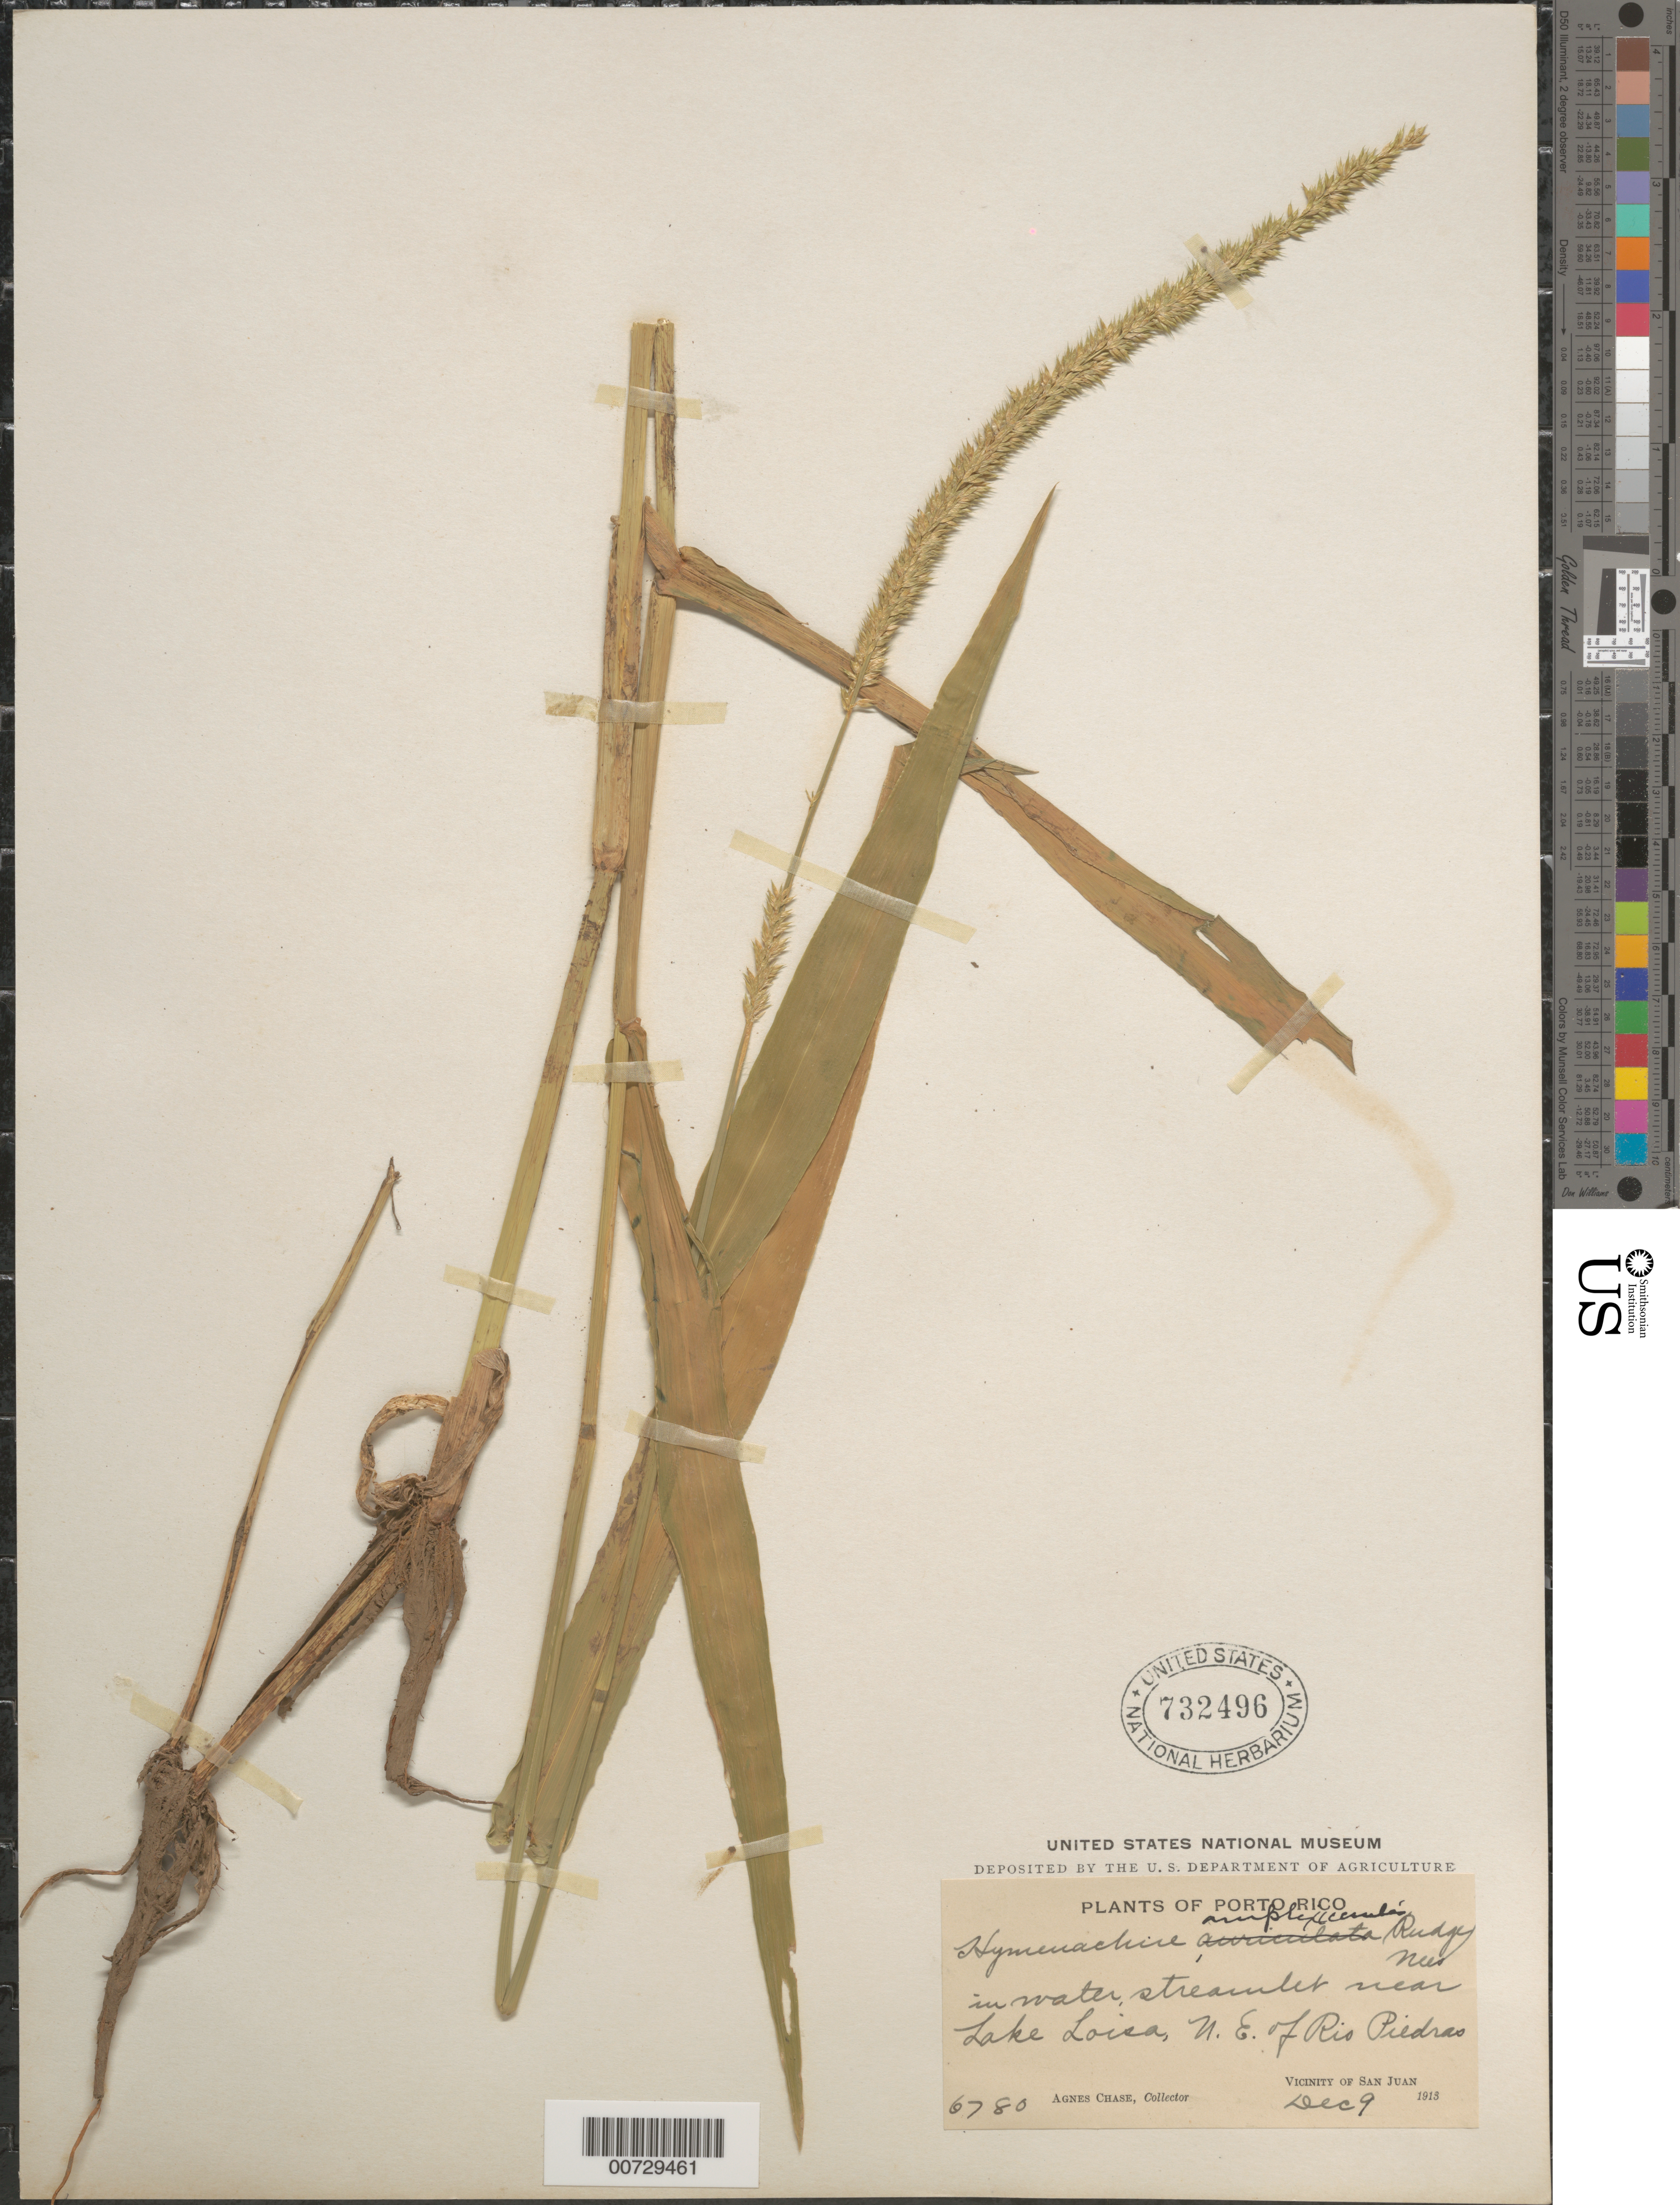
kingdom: Plantae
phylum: Tracheophyta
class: Liliopsida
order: Poales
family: Poaceae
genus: Hymenachne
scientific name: Hymenachne amplexicaulis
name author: (Rudge) Nees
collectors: A. Chase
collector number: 6780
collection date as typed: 09 Dec 1913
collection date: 1913-12-09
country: Puerto Rico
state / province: San Juan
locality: Lake Loisa, NE of Río Piedras, vic of San Juan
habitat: In water, streamlet near lake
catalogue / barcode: US 732496